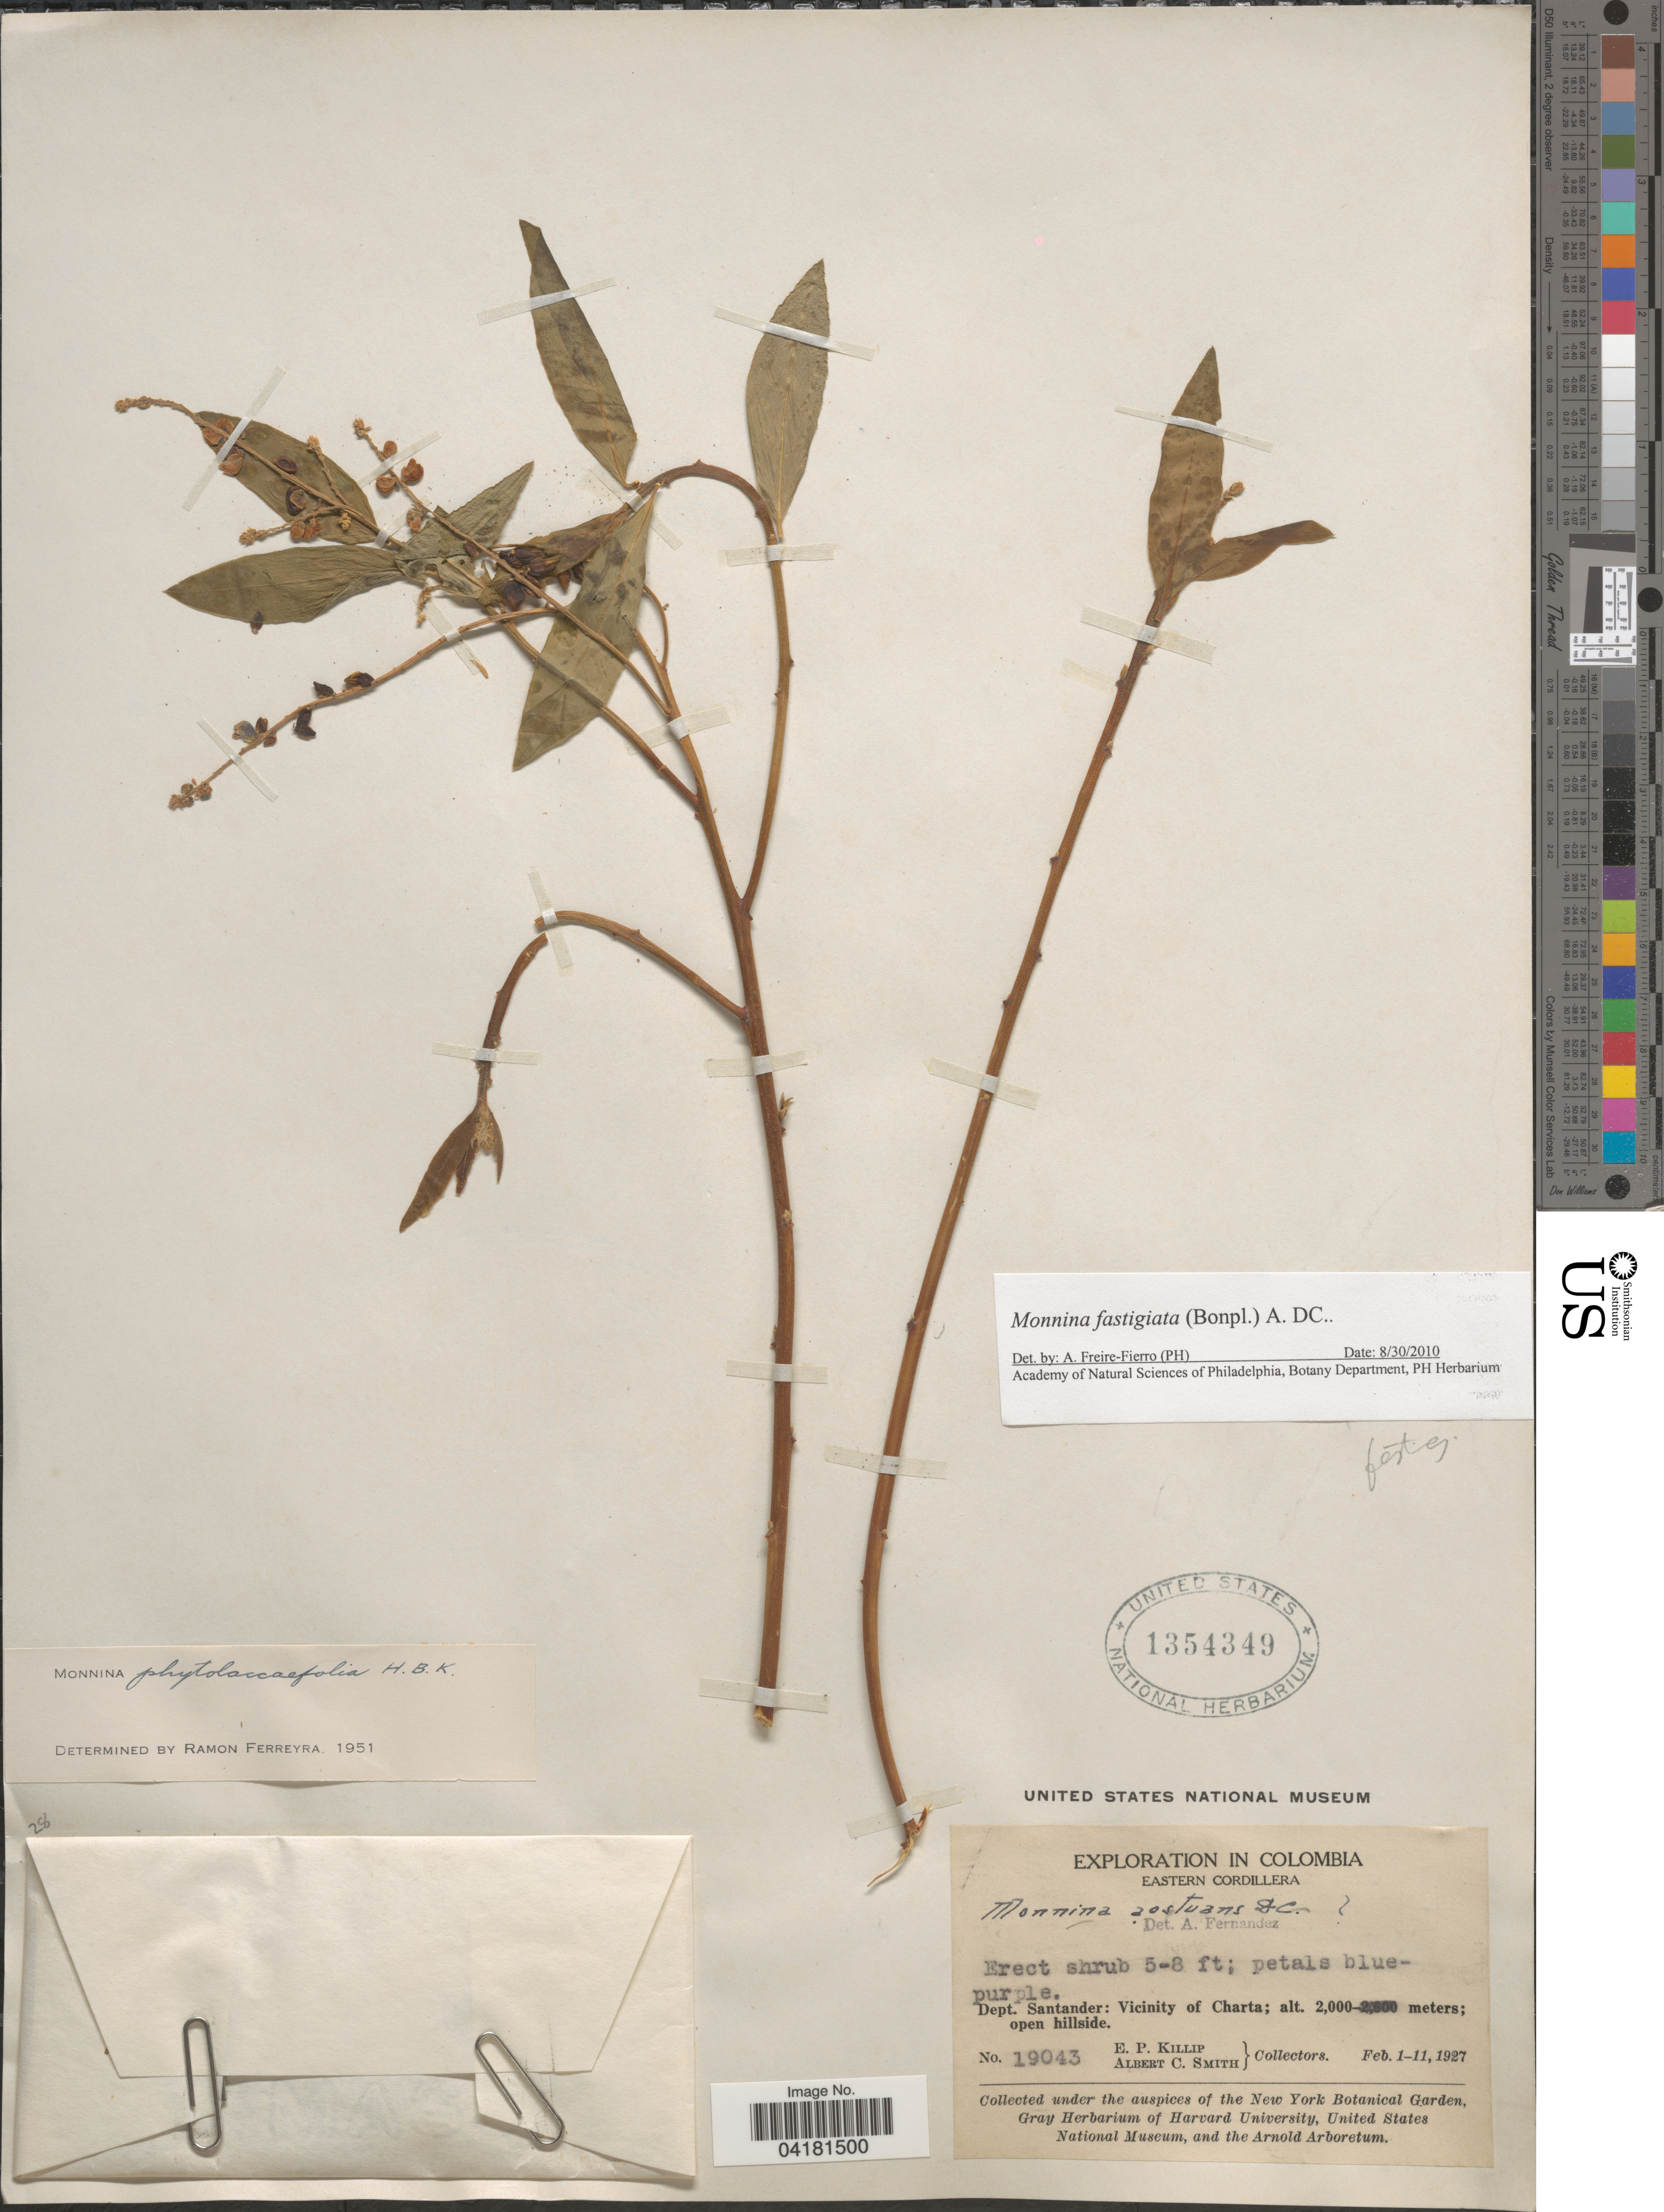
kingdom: Plantae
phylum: Tracheophyta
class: Magnoliopsida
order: Fabales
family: Polygalaceae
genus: Monnina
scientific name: Monnina fastigiata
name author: (Bonpl.) DC.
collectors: E. P. Killip & A. C. Smith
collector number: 19043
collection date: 1927-02-01/1927-02-11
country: Colombia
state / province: Santander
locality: Exploration in Colombia. Eastern Cordillera. Dept. Santander: Vicinity of Charta; open hillside.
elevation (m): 2000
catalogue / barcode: US 1354349